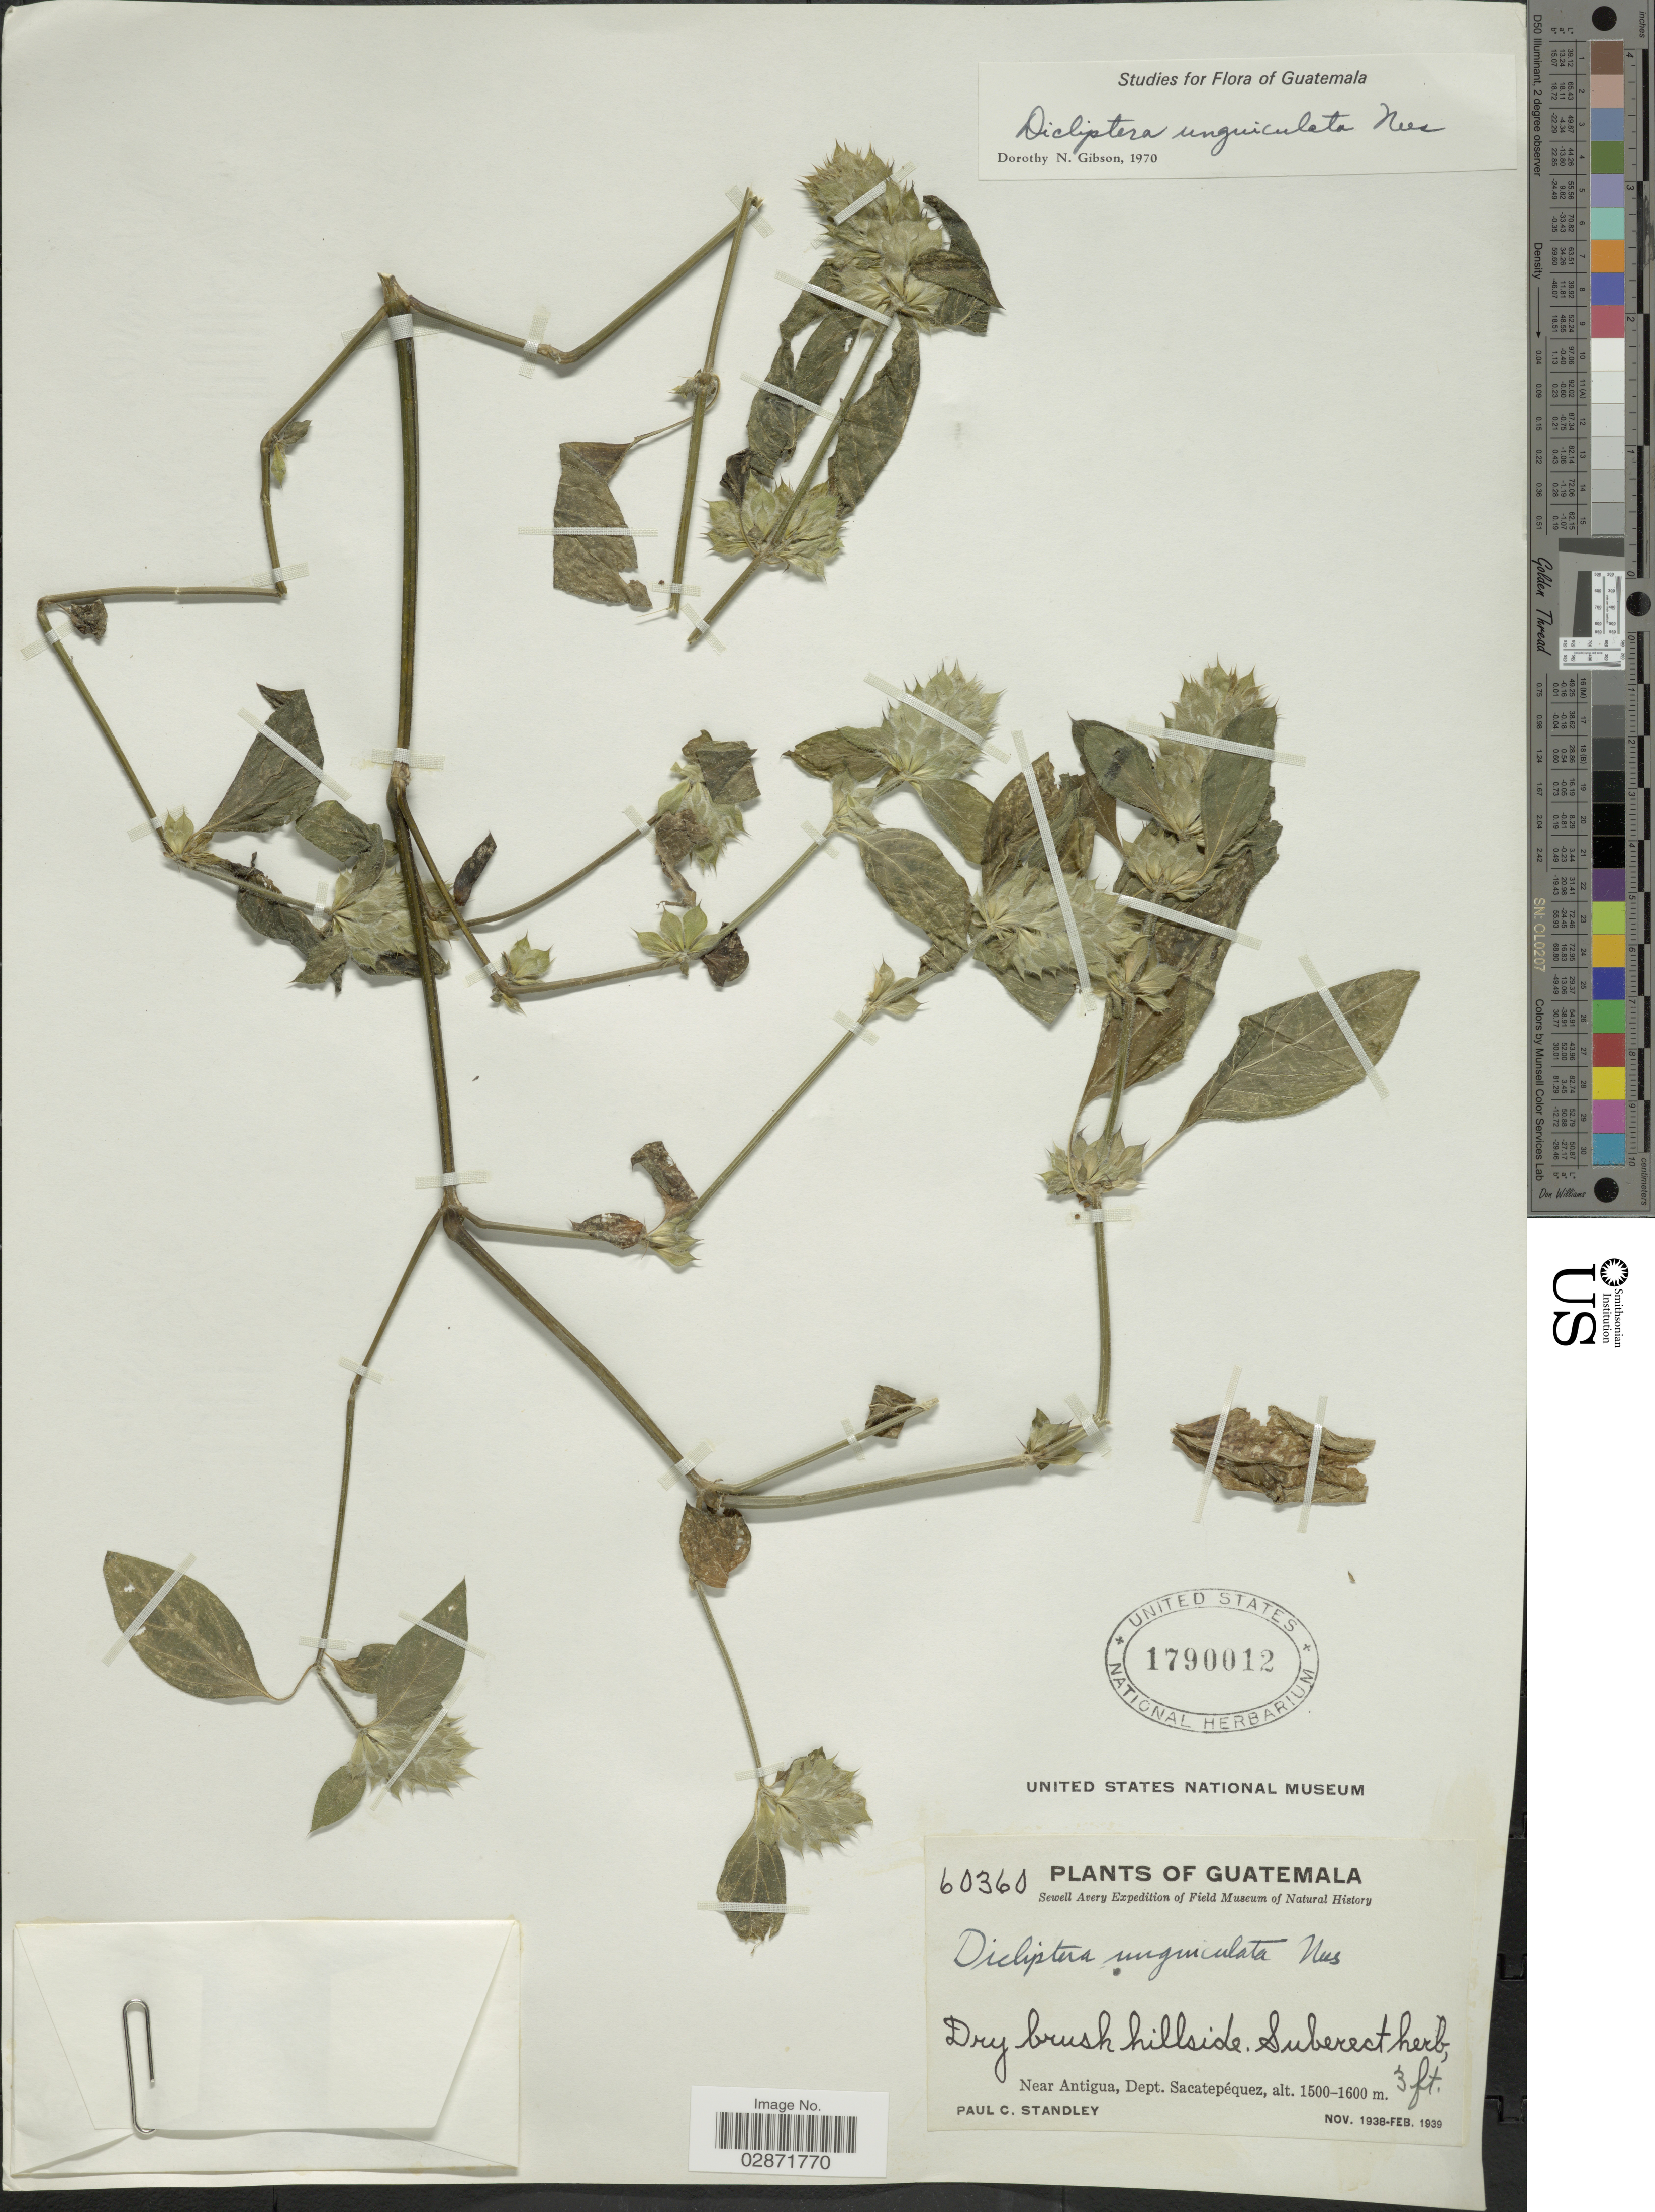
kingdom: Plantae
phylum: Tracheophyta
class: Magnoliopsida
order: Lamiales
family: Acanthaceae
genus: Dicliptera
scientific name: Dicliptera unguiculata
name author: Nees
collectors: P. C. Standley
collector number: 60360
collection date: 1938-11/1939-02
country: Guatemala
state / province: Sacatepéquez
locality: Near Antigua, Dept. Sacatepéquez.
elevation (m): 1500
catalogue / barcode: US 1790012